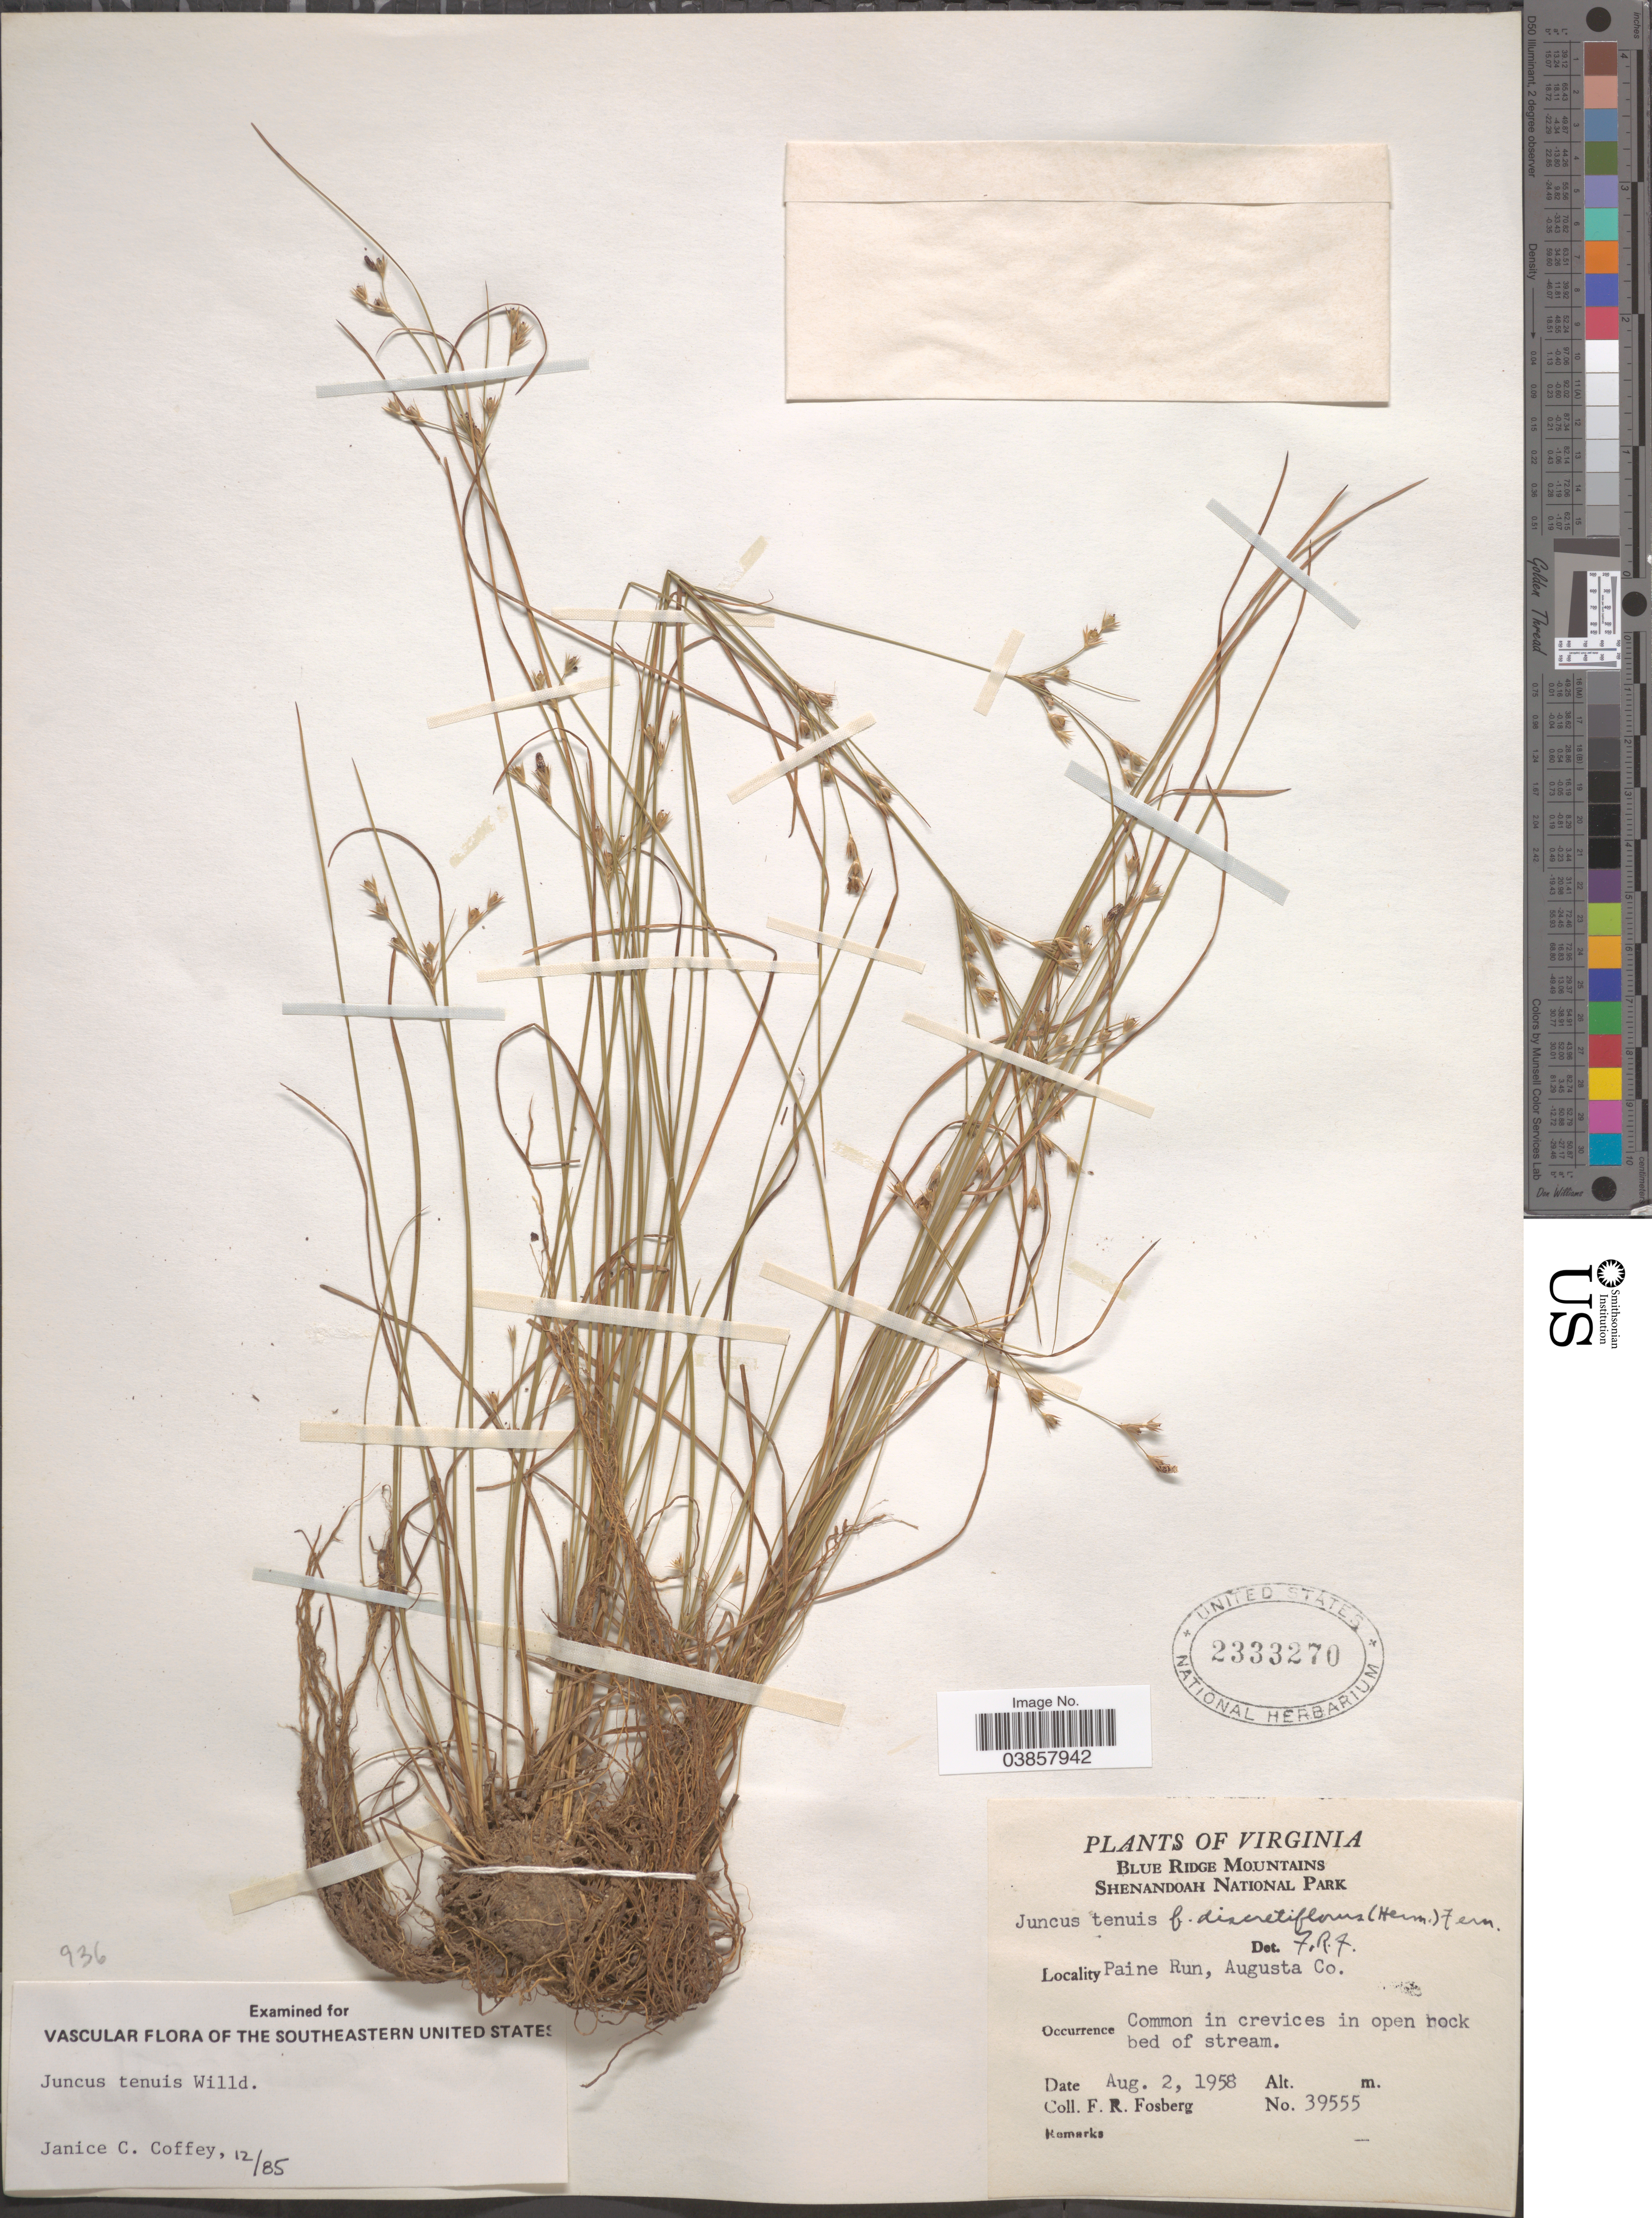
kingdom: Plantae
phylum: Tracheophyta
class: Liliopsida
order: Poales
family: Juncaceae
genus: Juncus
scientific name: Juncus tenuis f. discretiflorus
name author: (F.J. Herm.) Fernald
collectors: F. R. Fosberg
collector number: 39555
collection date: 1958-08-02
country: United States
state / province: Virginia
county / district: Augusta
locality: Blue Ridge Mountains. Shenandoah National Park. Paine Run, Augusta Co.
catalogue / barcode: US 2333270